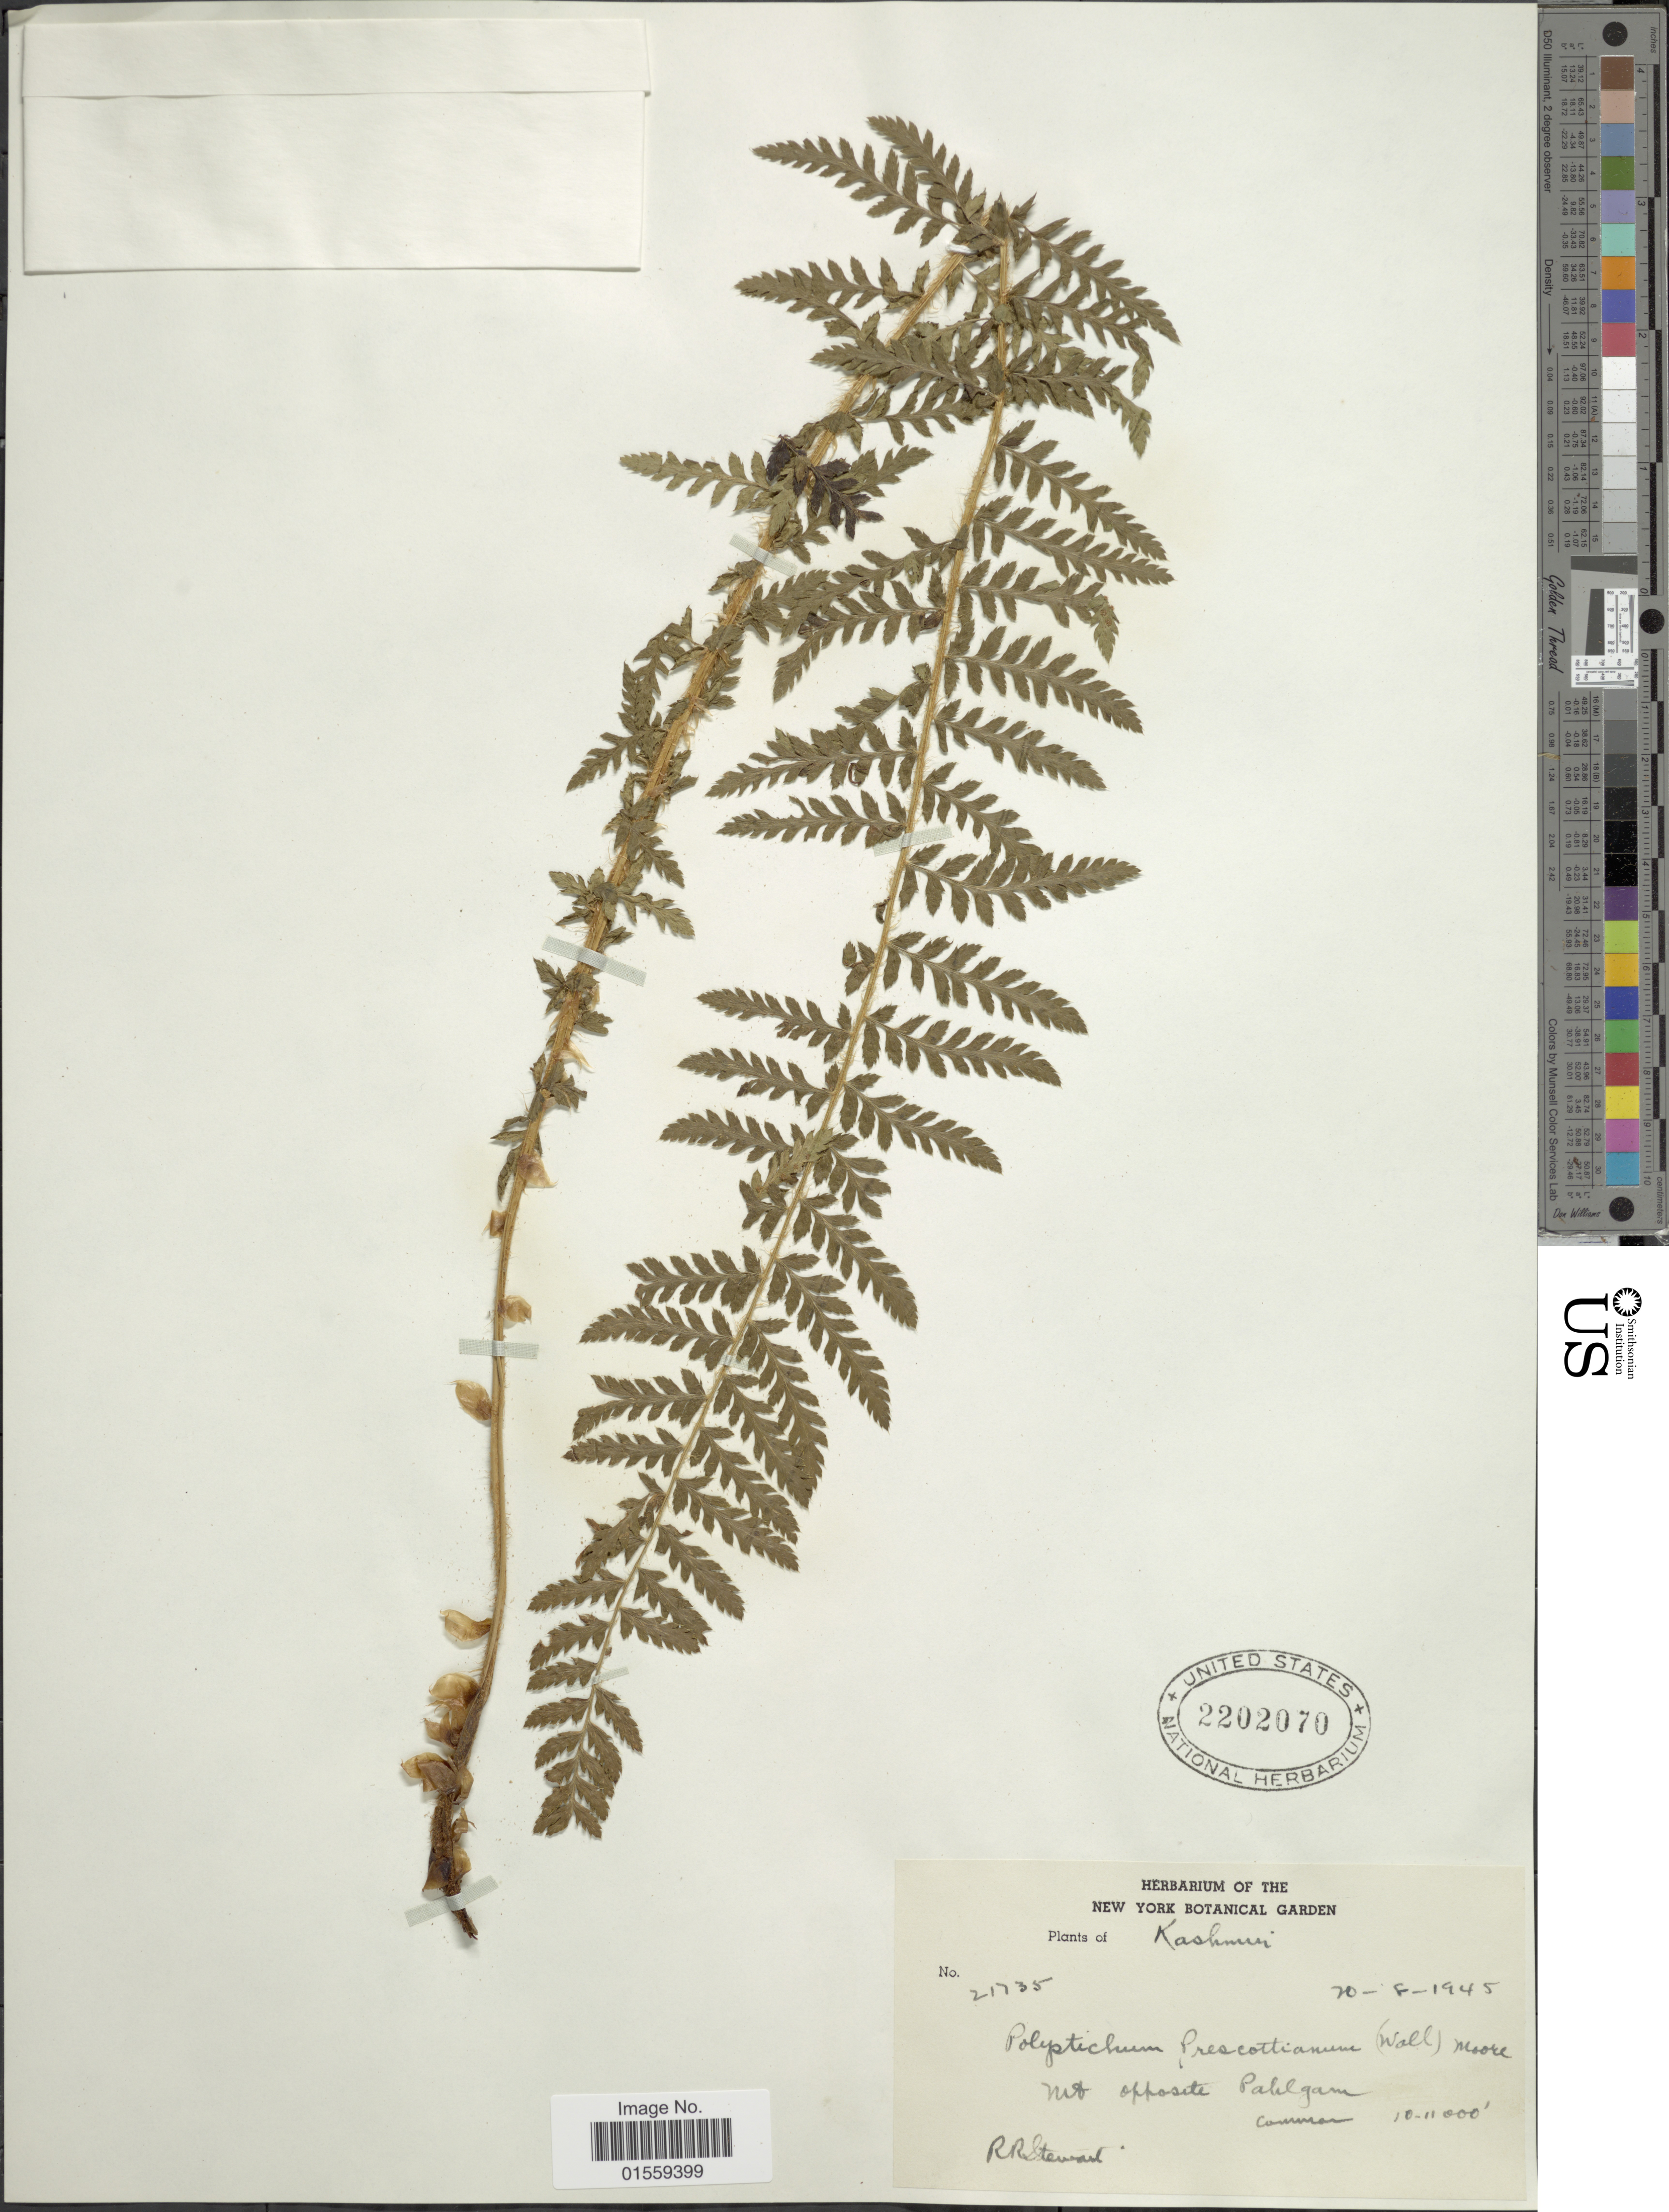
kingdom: Plantae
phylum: Tracheophyta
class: Polypodiopsida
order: Polypodiales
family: Dryopteridaceae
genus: Polystichum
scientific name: Polystichum prescottianum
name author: (Wall. ex Mett.) T. Moore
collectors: R. R. Stewart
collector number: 21735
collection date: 1945-08-10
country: India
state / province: Jammu and Kashmir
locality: Kashmir, Mt. opposite Pahlgam, common.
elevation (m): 3048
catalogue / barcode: US 2202070